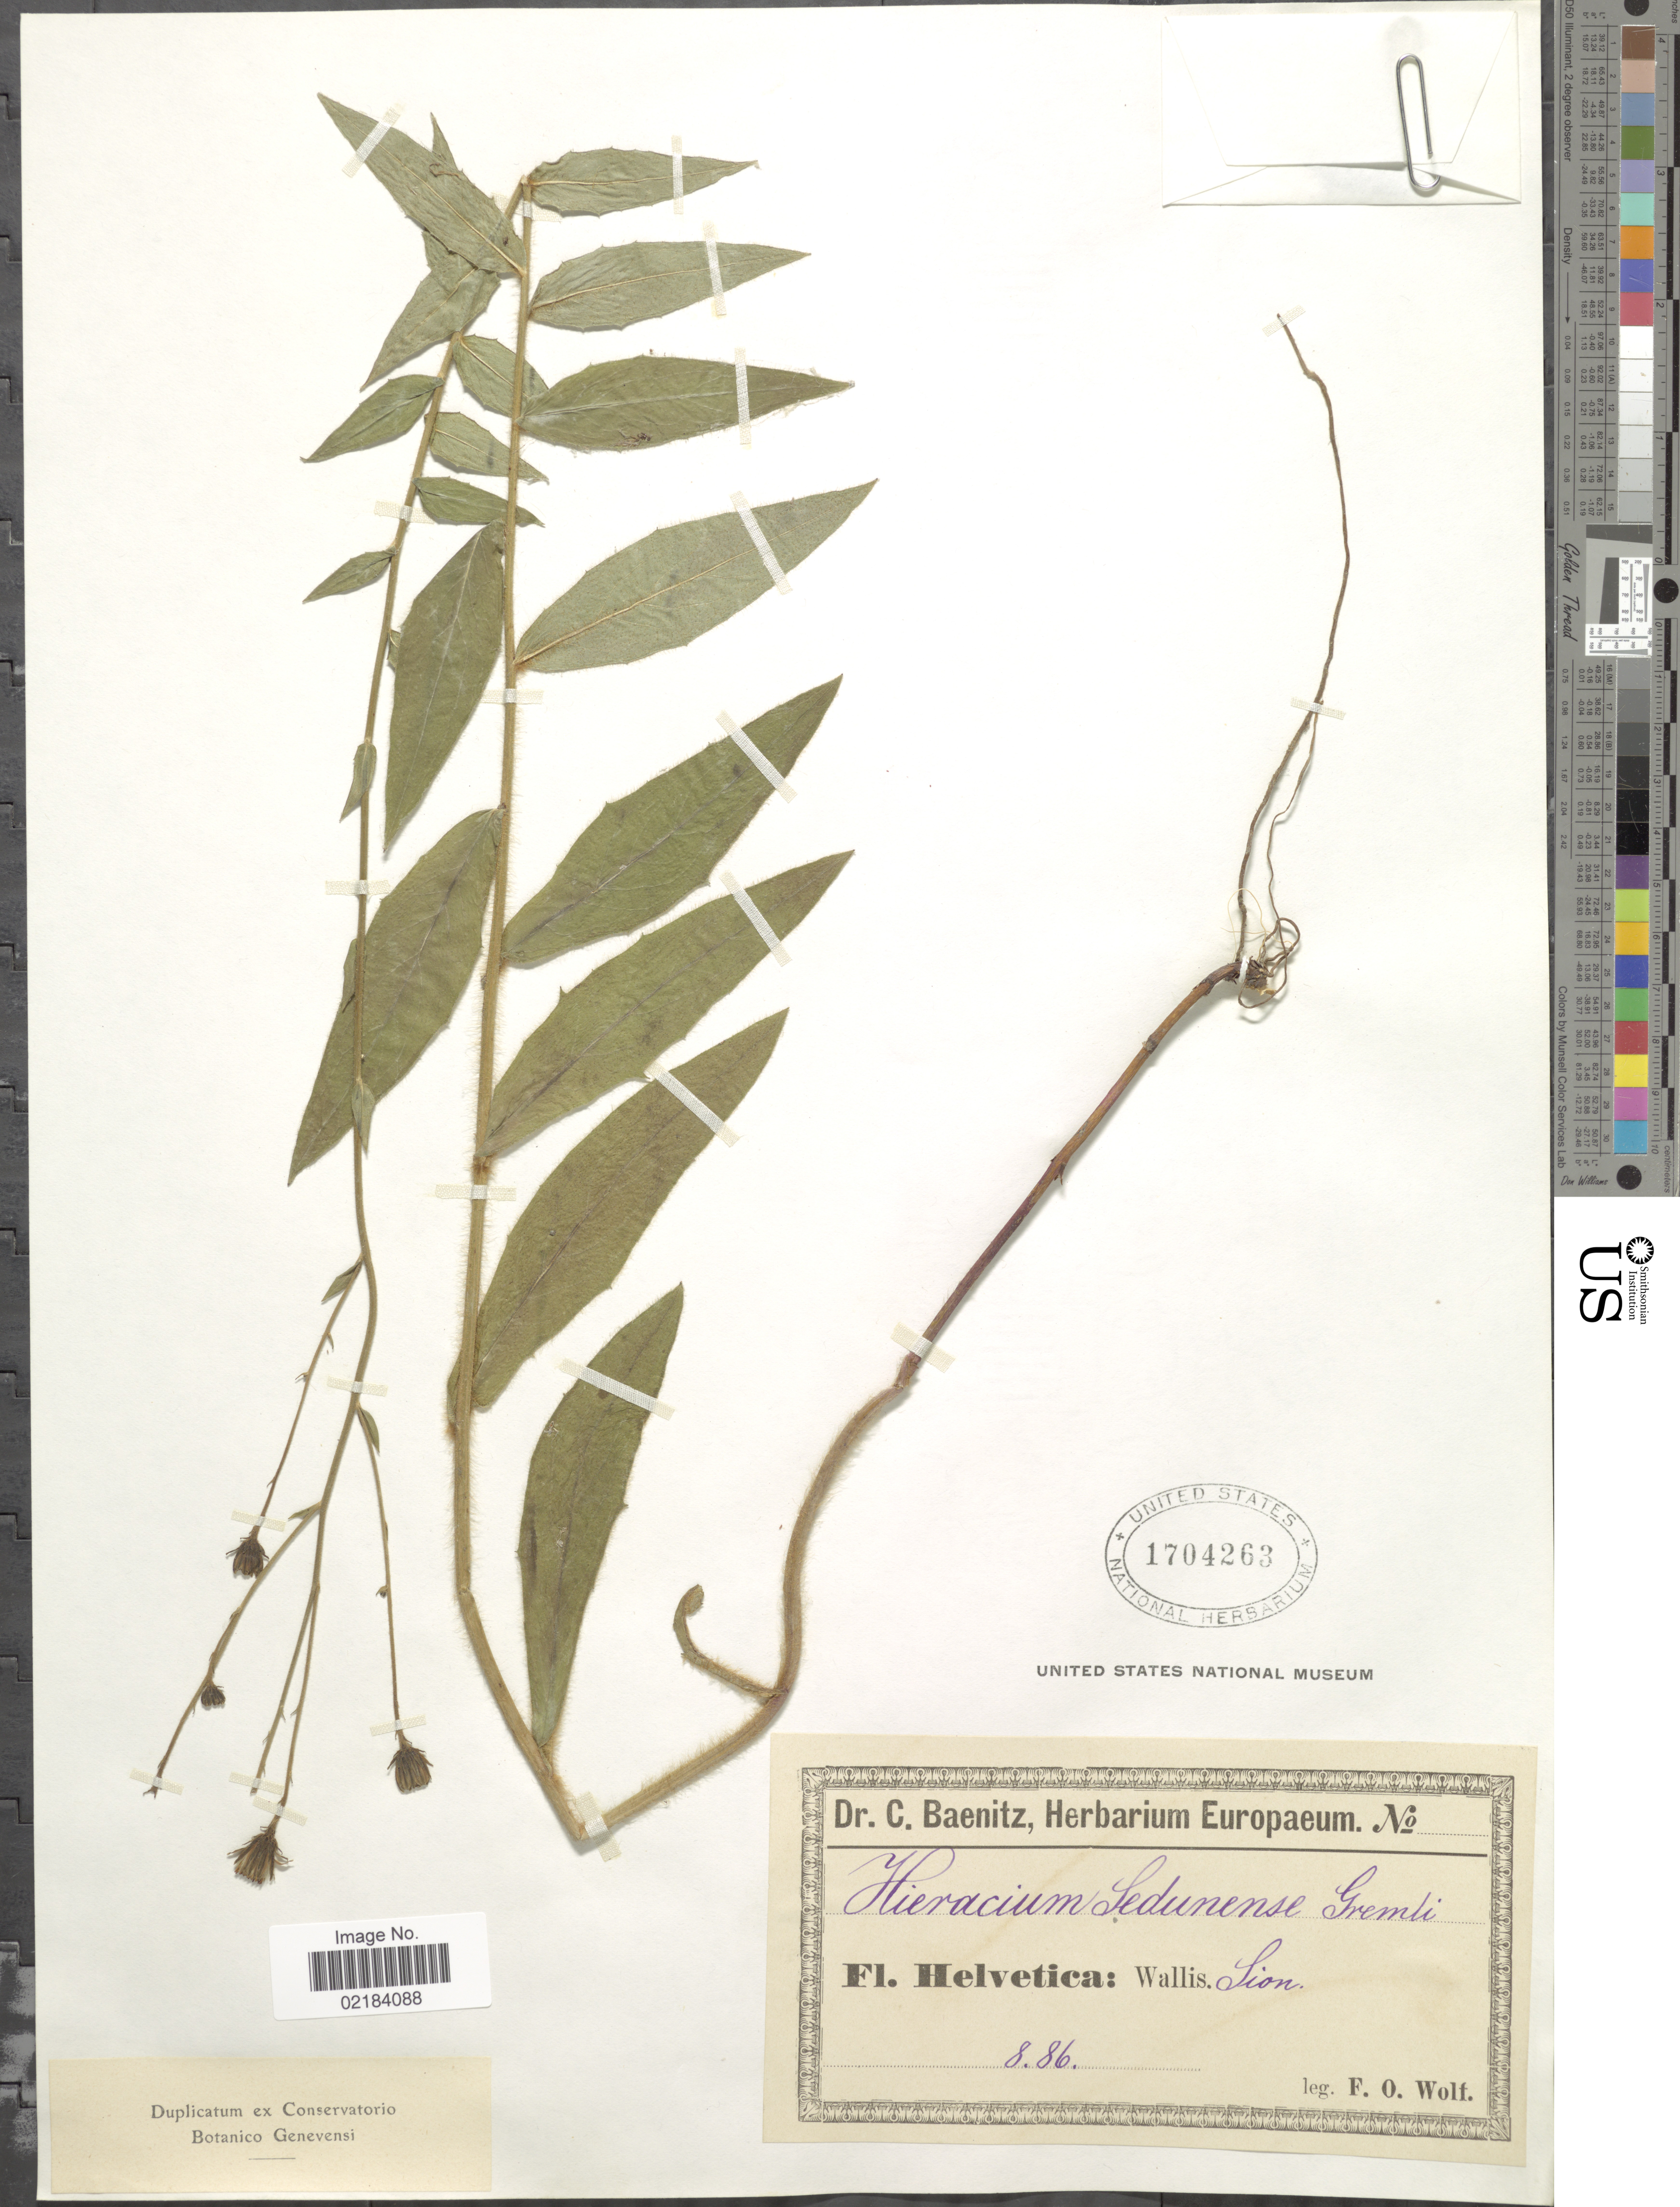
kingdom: Plantae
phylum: Tracheophyta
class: Magnoliopsida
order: Asterales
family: Asteraceae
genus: Hieracium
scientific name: Hieracium repandulare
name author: Druce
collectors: F. Wolf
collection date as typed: Transcribed d/m/y: /8/86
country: Switzerland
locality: Fl. Helvetica: Wallis, Lion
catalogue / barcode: US 1704263